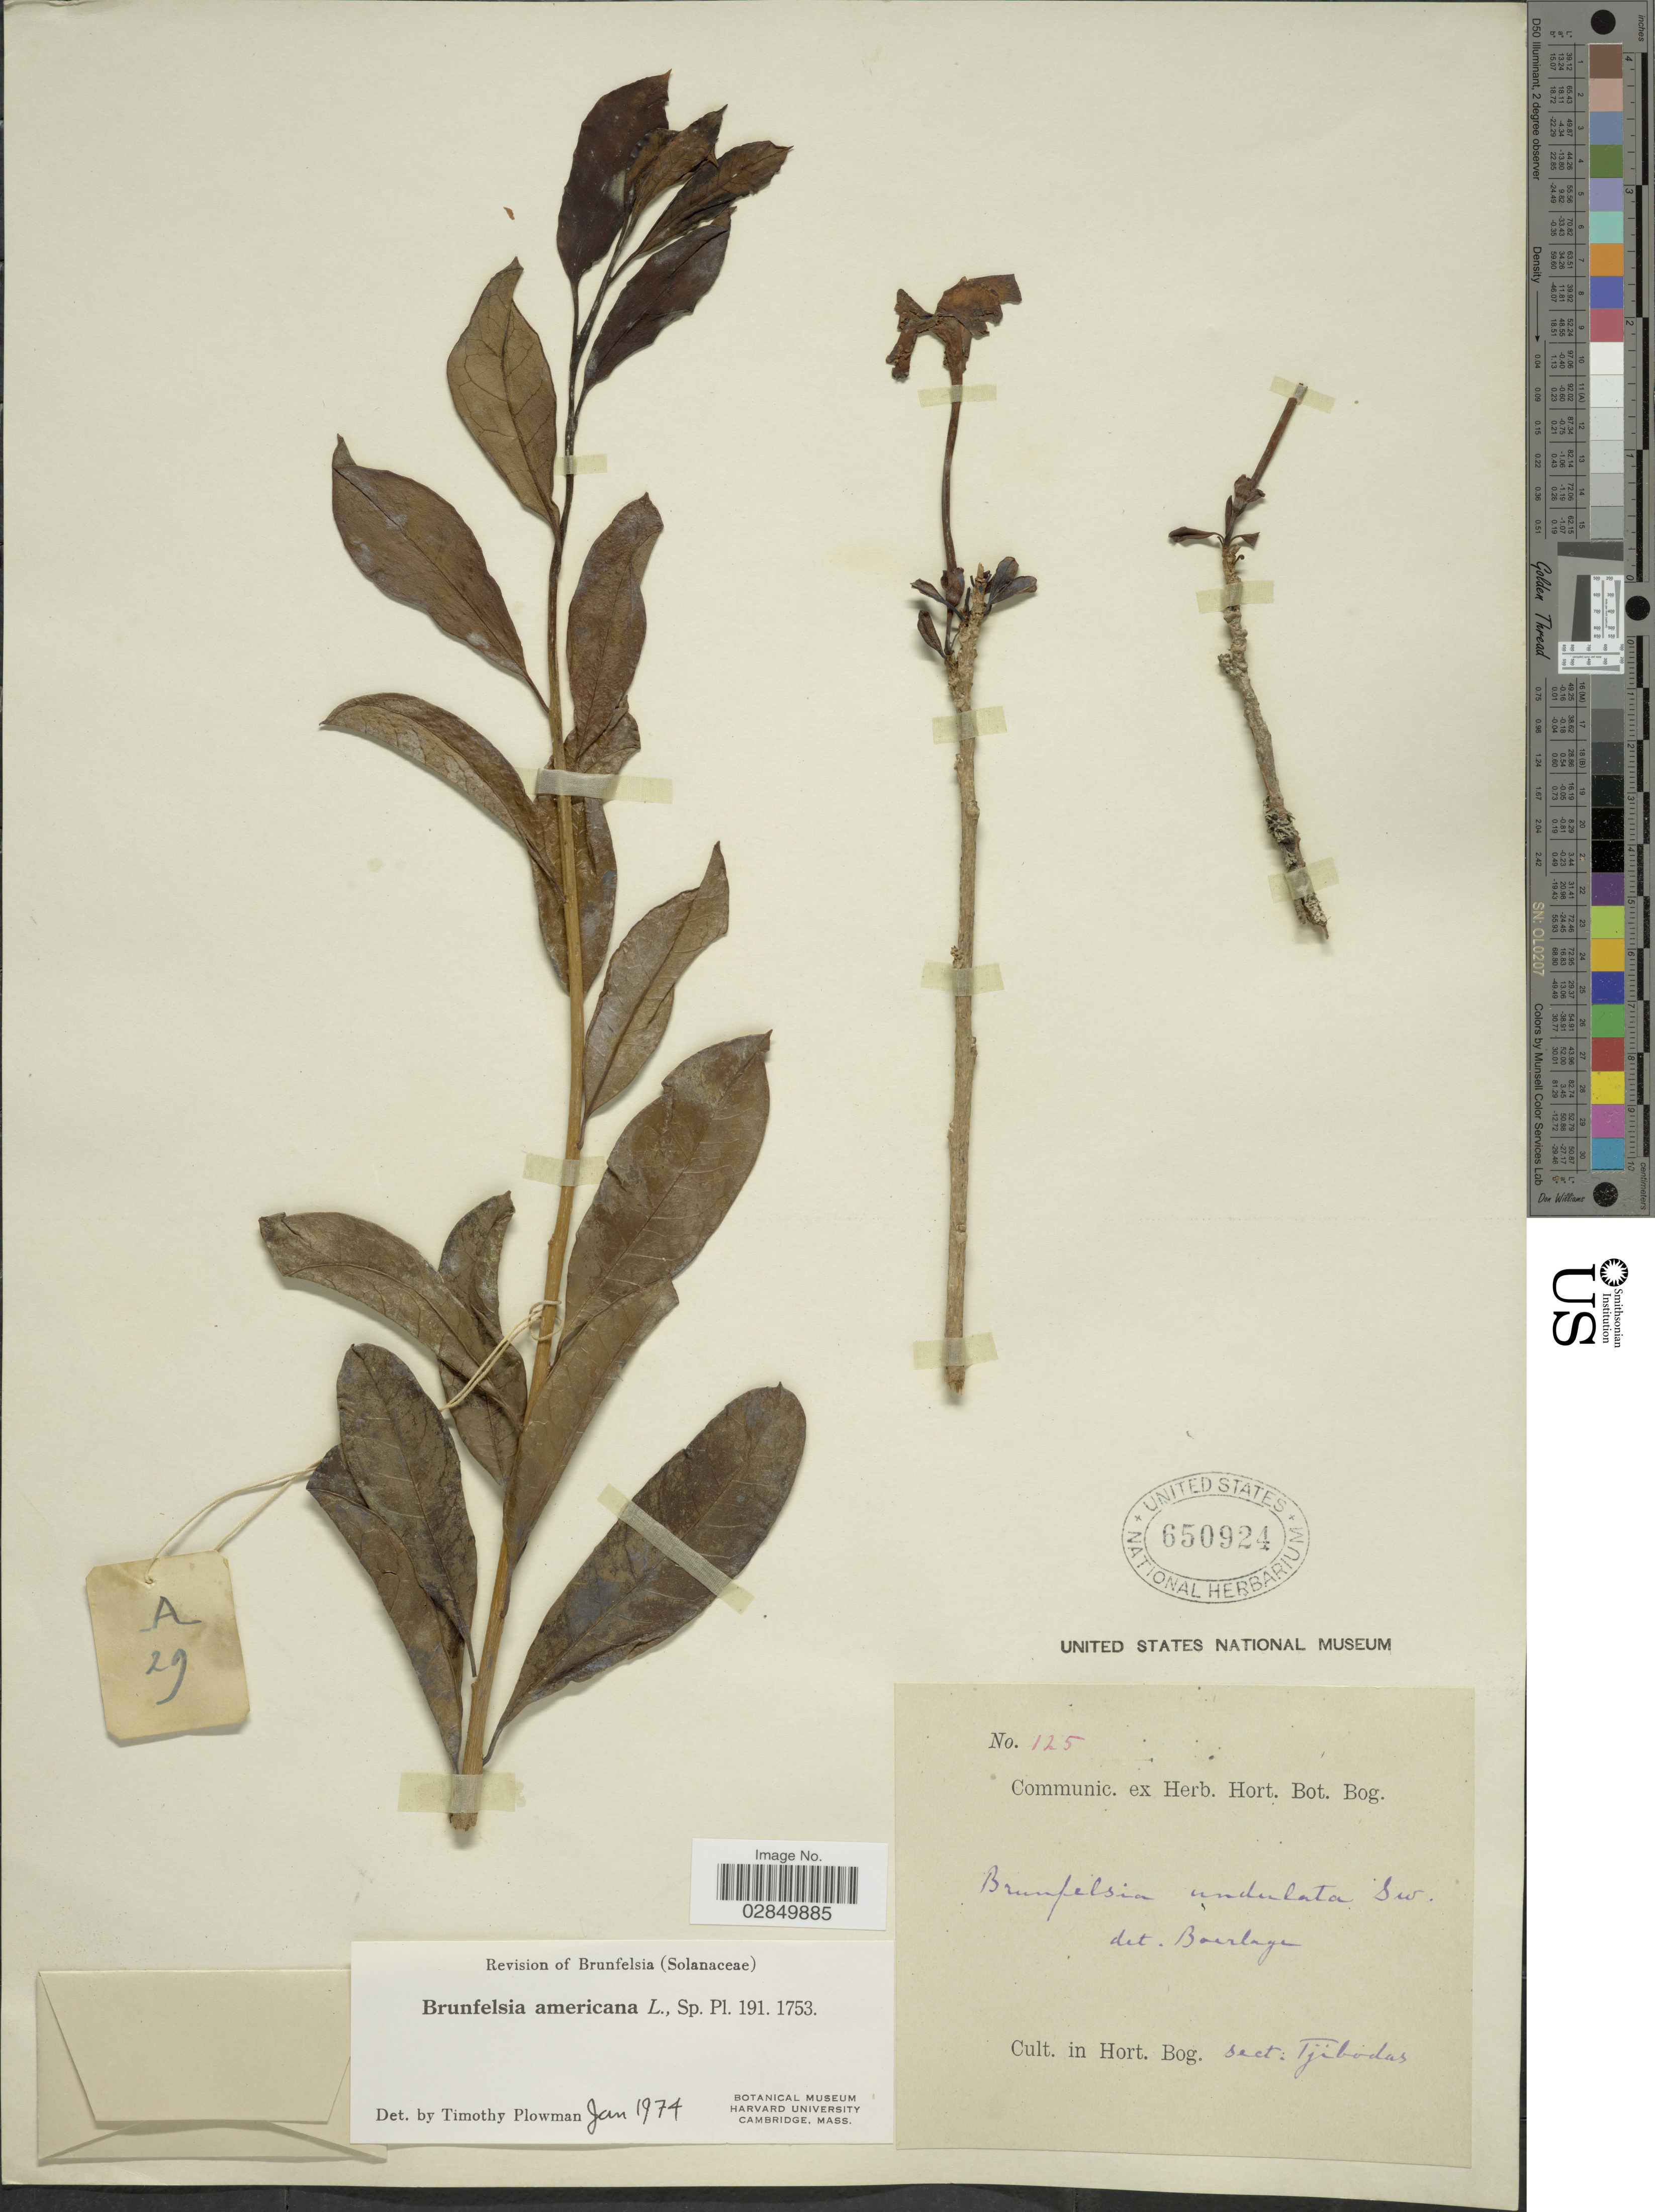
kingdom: Plantae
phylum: Tracheophyta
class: Magnoliopsida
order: Solanales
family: Solanaceae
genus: Brunfelsia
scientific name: Brunfelsia americana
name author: L.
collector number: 125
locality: Cult. in Hort. Bog. Sect. Tjibodas.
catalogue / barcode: US 650924